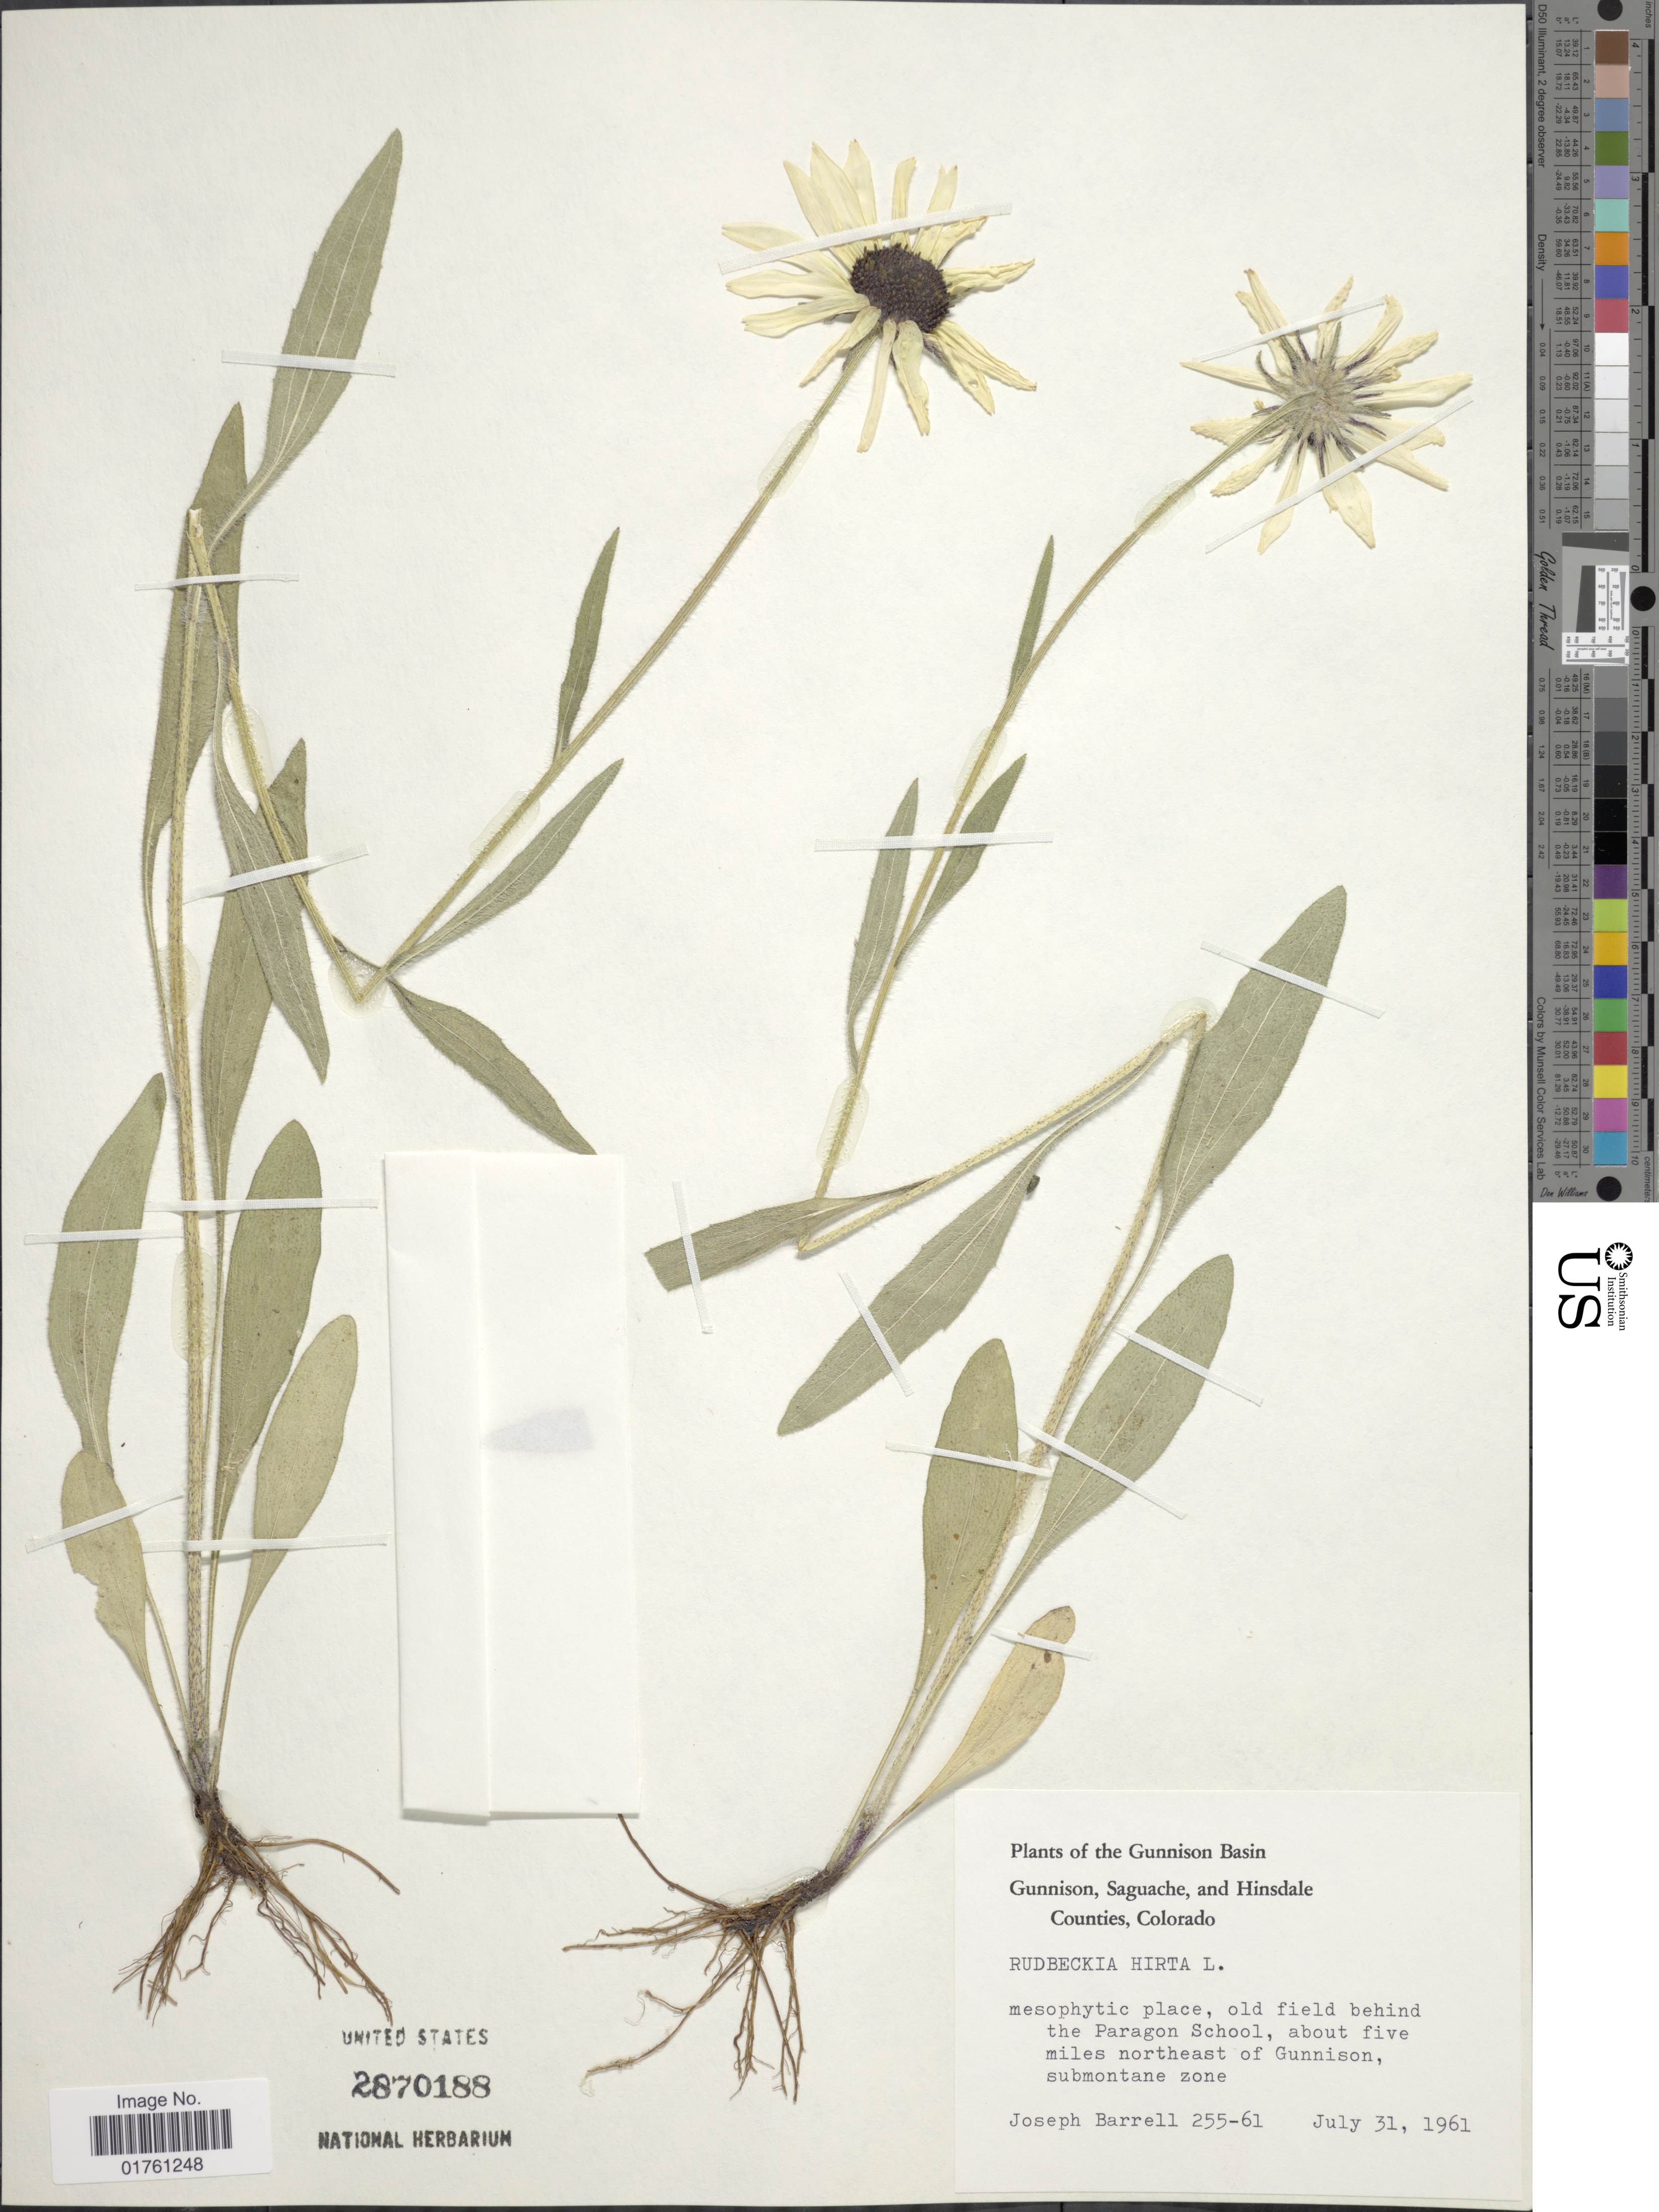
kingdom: Plantae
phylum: Tracheophyta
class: Magnoliopsida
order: Asterales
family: Asteraceae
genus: Rudbeckia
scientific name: Rudbeckia hirta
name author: L.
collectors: J. Barrell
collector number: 255-61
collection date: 1961-07-31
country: United States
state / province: Colorado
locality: The Gunnison Basin Gunnison, Saguache, and Hinsdale Counties, old field behind the Paragon School, about five miles northeast of Gunnison, submontane zone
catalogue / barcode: US 2870188